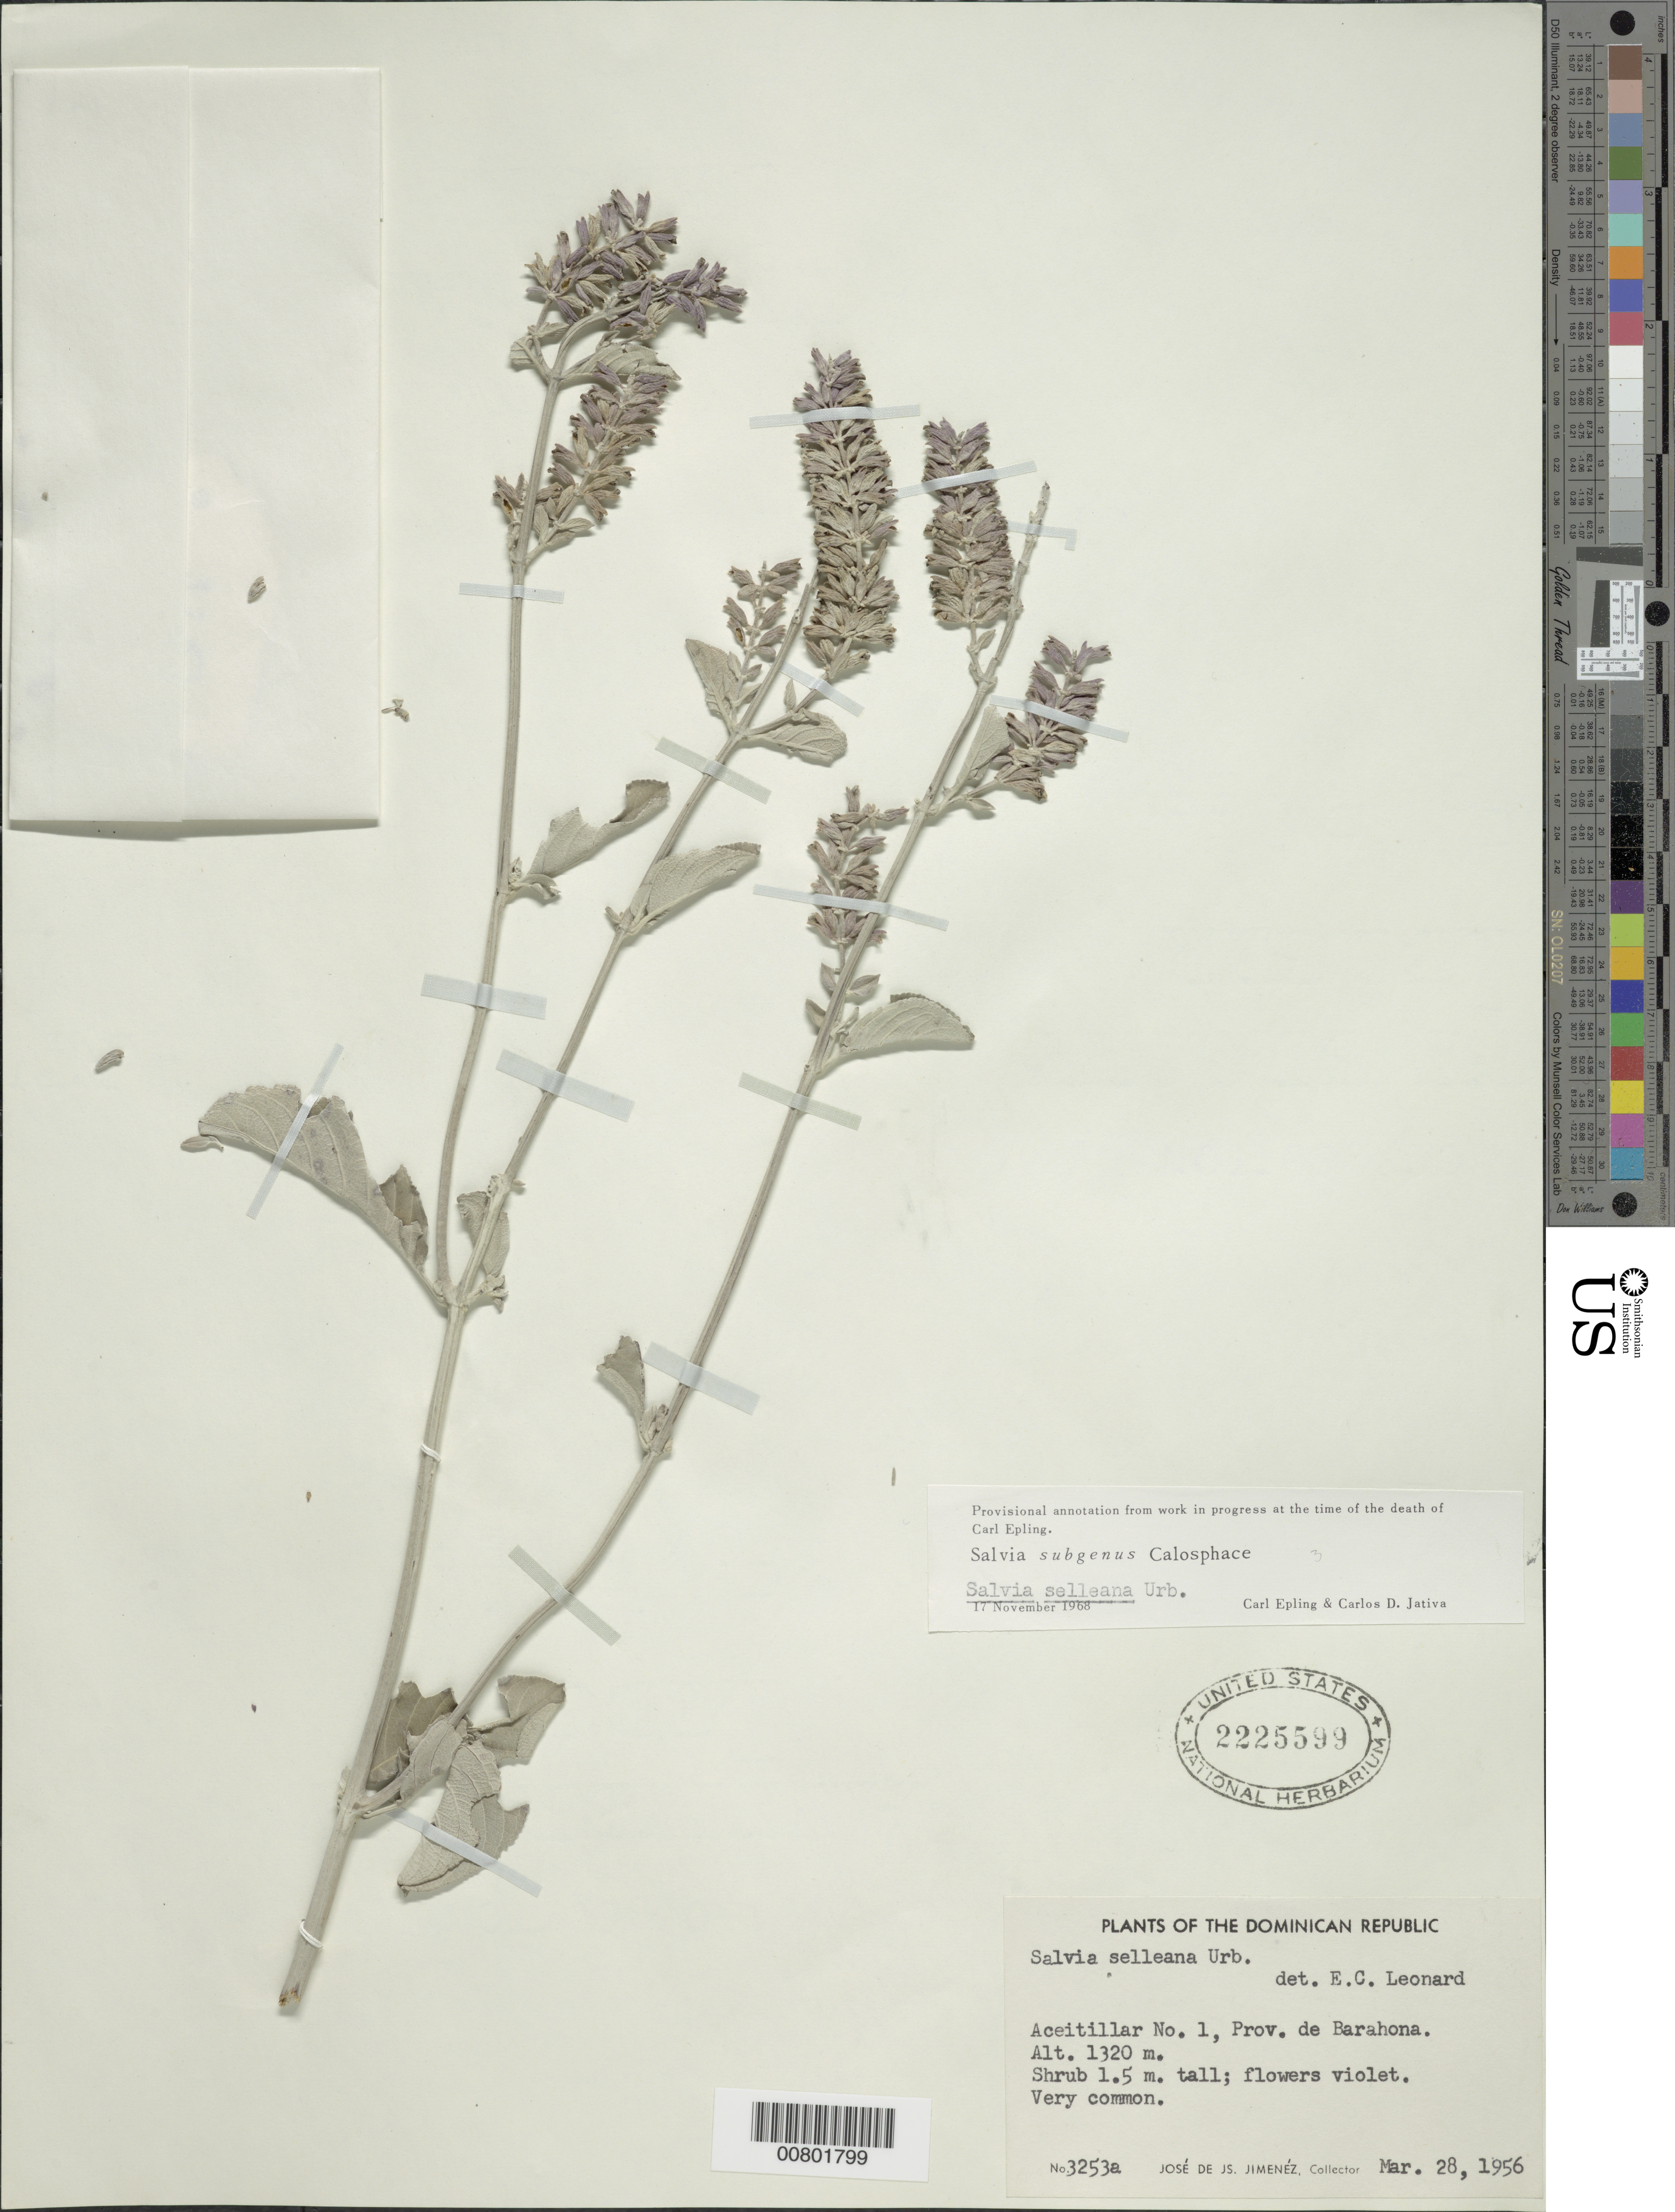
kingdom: Plantae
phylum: Tracheophyta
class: Magnoliopsida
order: Lamiales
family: Lamiaceae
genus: Salvia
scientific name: Salvia selleana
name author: Urb.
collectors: J. J. Jiménez Almonte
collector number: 3253A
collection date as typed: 28 Mar 1956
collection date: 1956-03-28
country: Dominican Republic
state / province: Barahona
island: Hispaniola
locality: Aceitillar No.1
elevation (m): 1320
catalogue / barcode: US 2225599